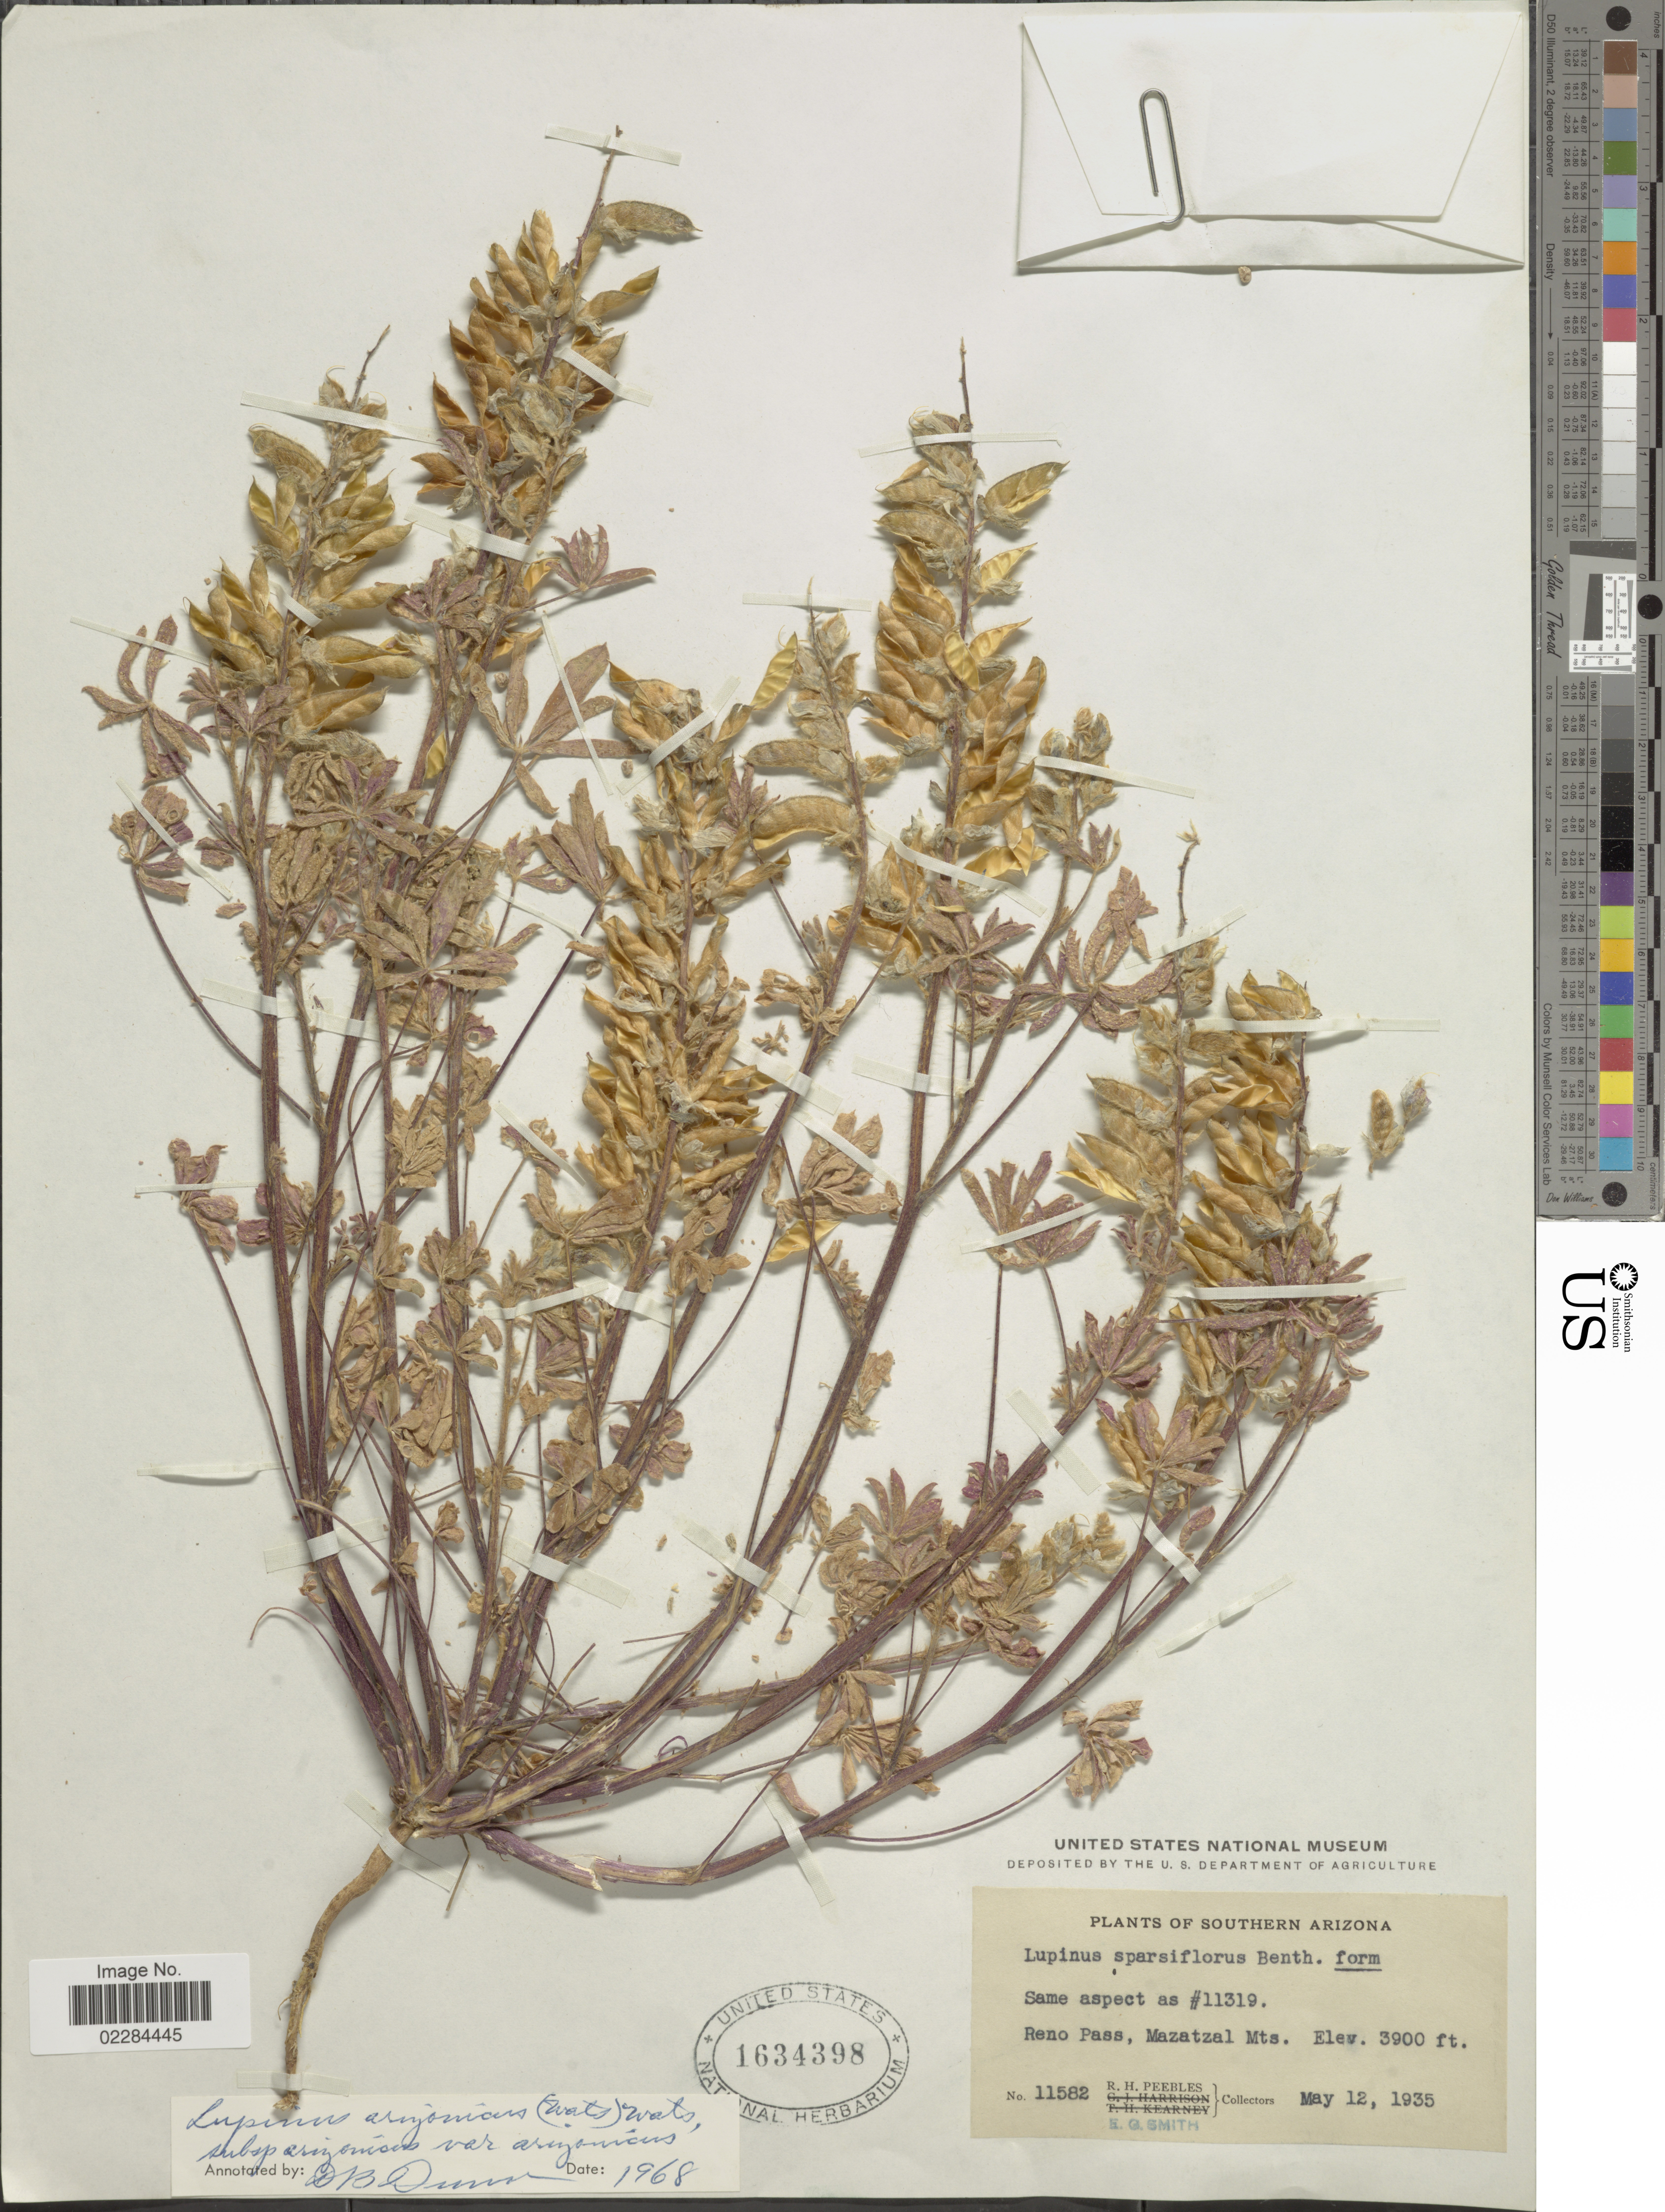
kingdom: Plantae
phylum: Tracheophyta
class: Magnoliopsida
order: Fabales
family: Fabaceae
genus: Lupinus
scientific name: Lupinus arizonicus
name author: (S. Watson) S. Watson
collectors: R. H. Peebles & E. G. Smith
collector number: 11582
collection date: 1935-05-12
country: United States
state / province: Arizona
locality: Southern Arizona. Reno Pass, Mazatzal Mts.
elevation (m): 1189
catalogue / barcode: US 1634398